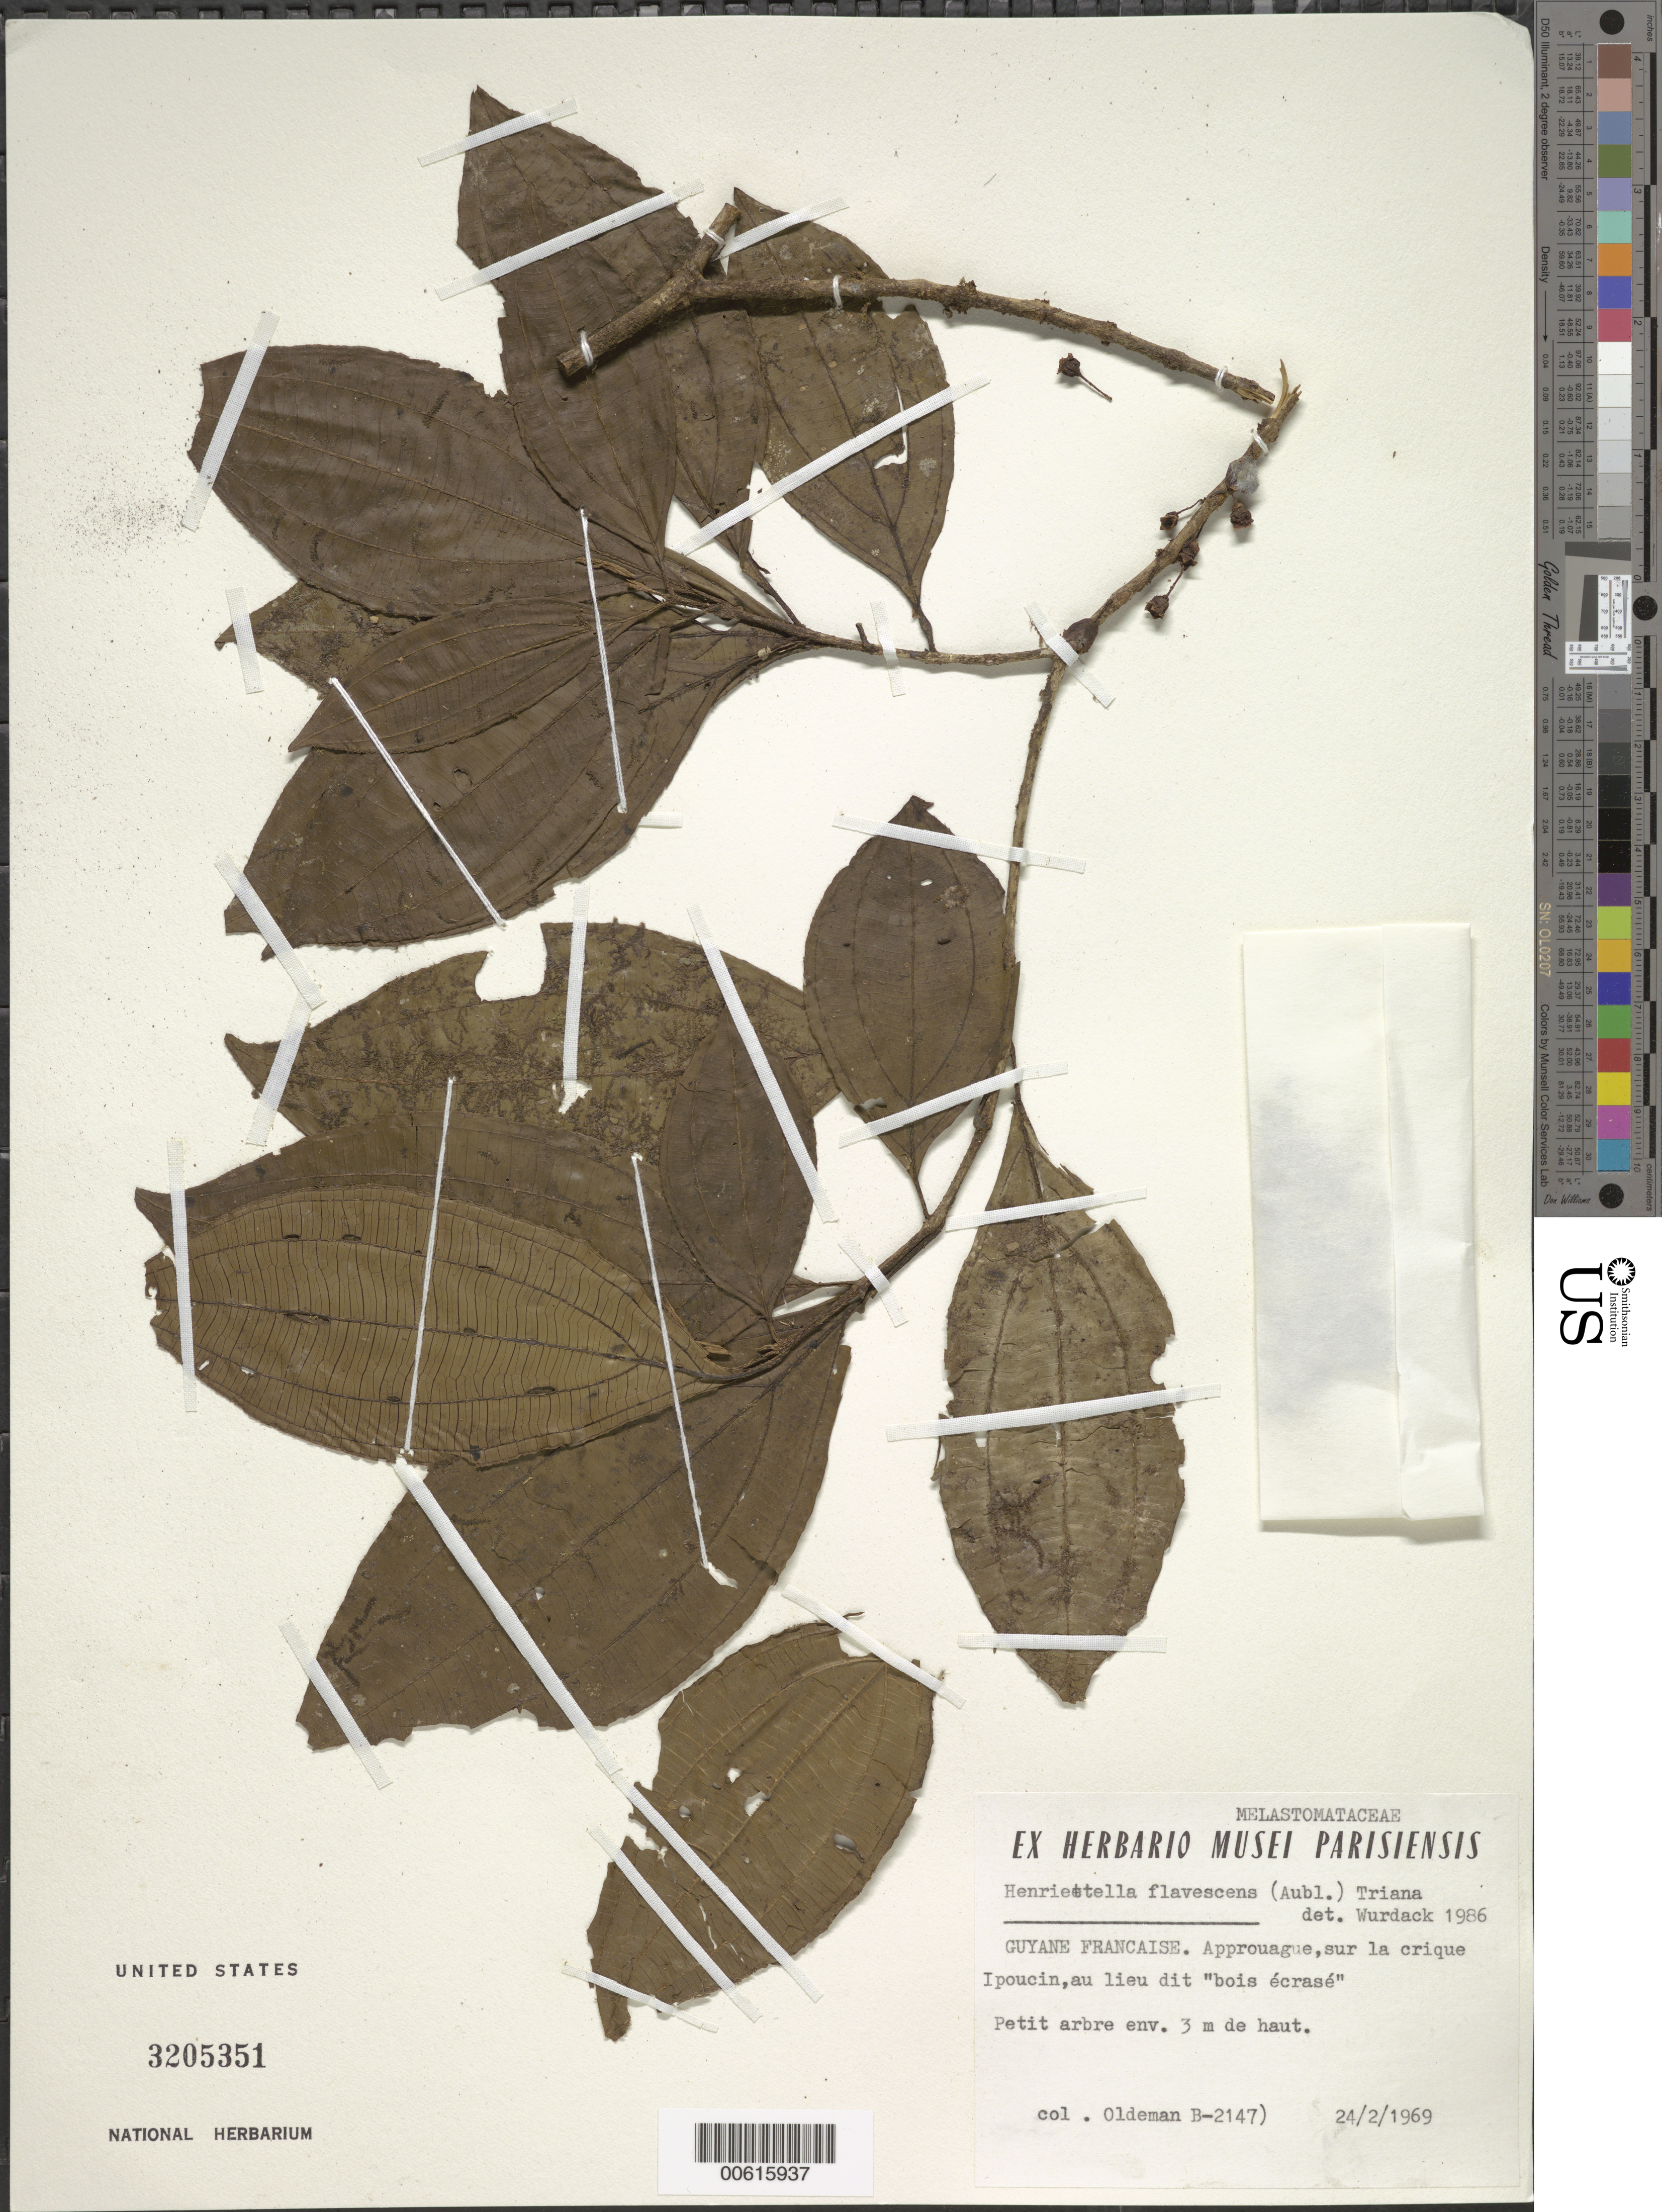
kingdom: Plantae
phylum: Tracheophyta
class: Magnoliopsida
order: Myrtales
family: Melastomataceae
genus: Henriettea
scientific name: Henriettea flavescens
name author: (Aubl.) Baill.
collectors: R. Oldeman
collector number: B 2147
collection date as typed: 24-Feb-69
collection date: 1969-02-24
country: French Guiana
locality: Crique Ipoucin, Approuague, au lieu dit "bois ecrase"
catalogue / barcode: US 3205351